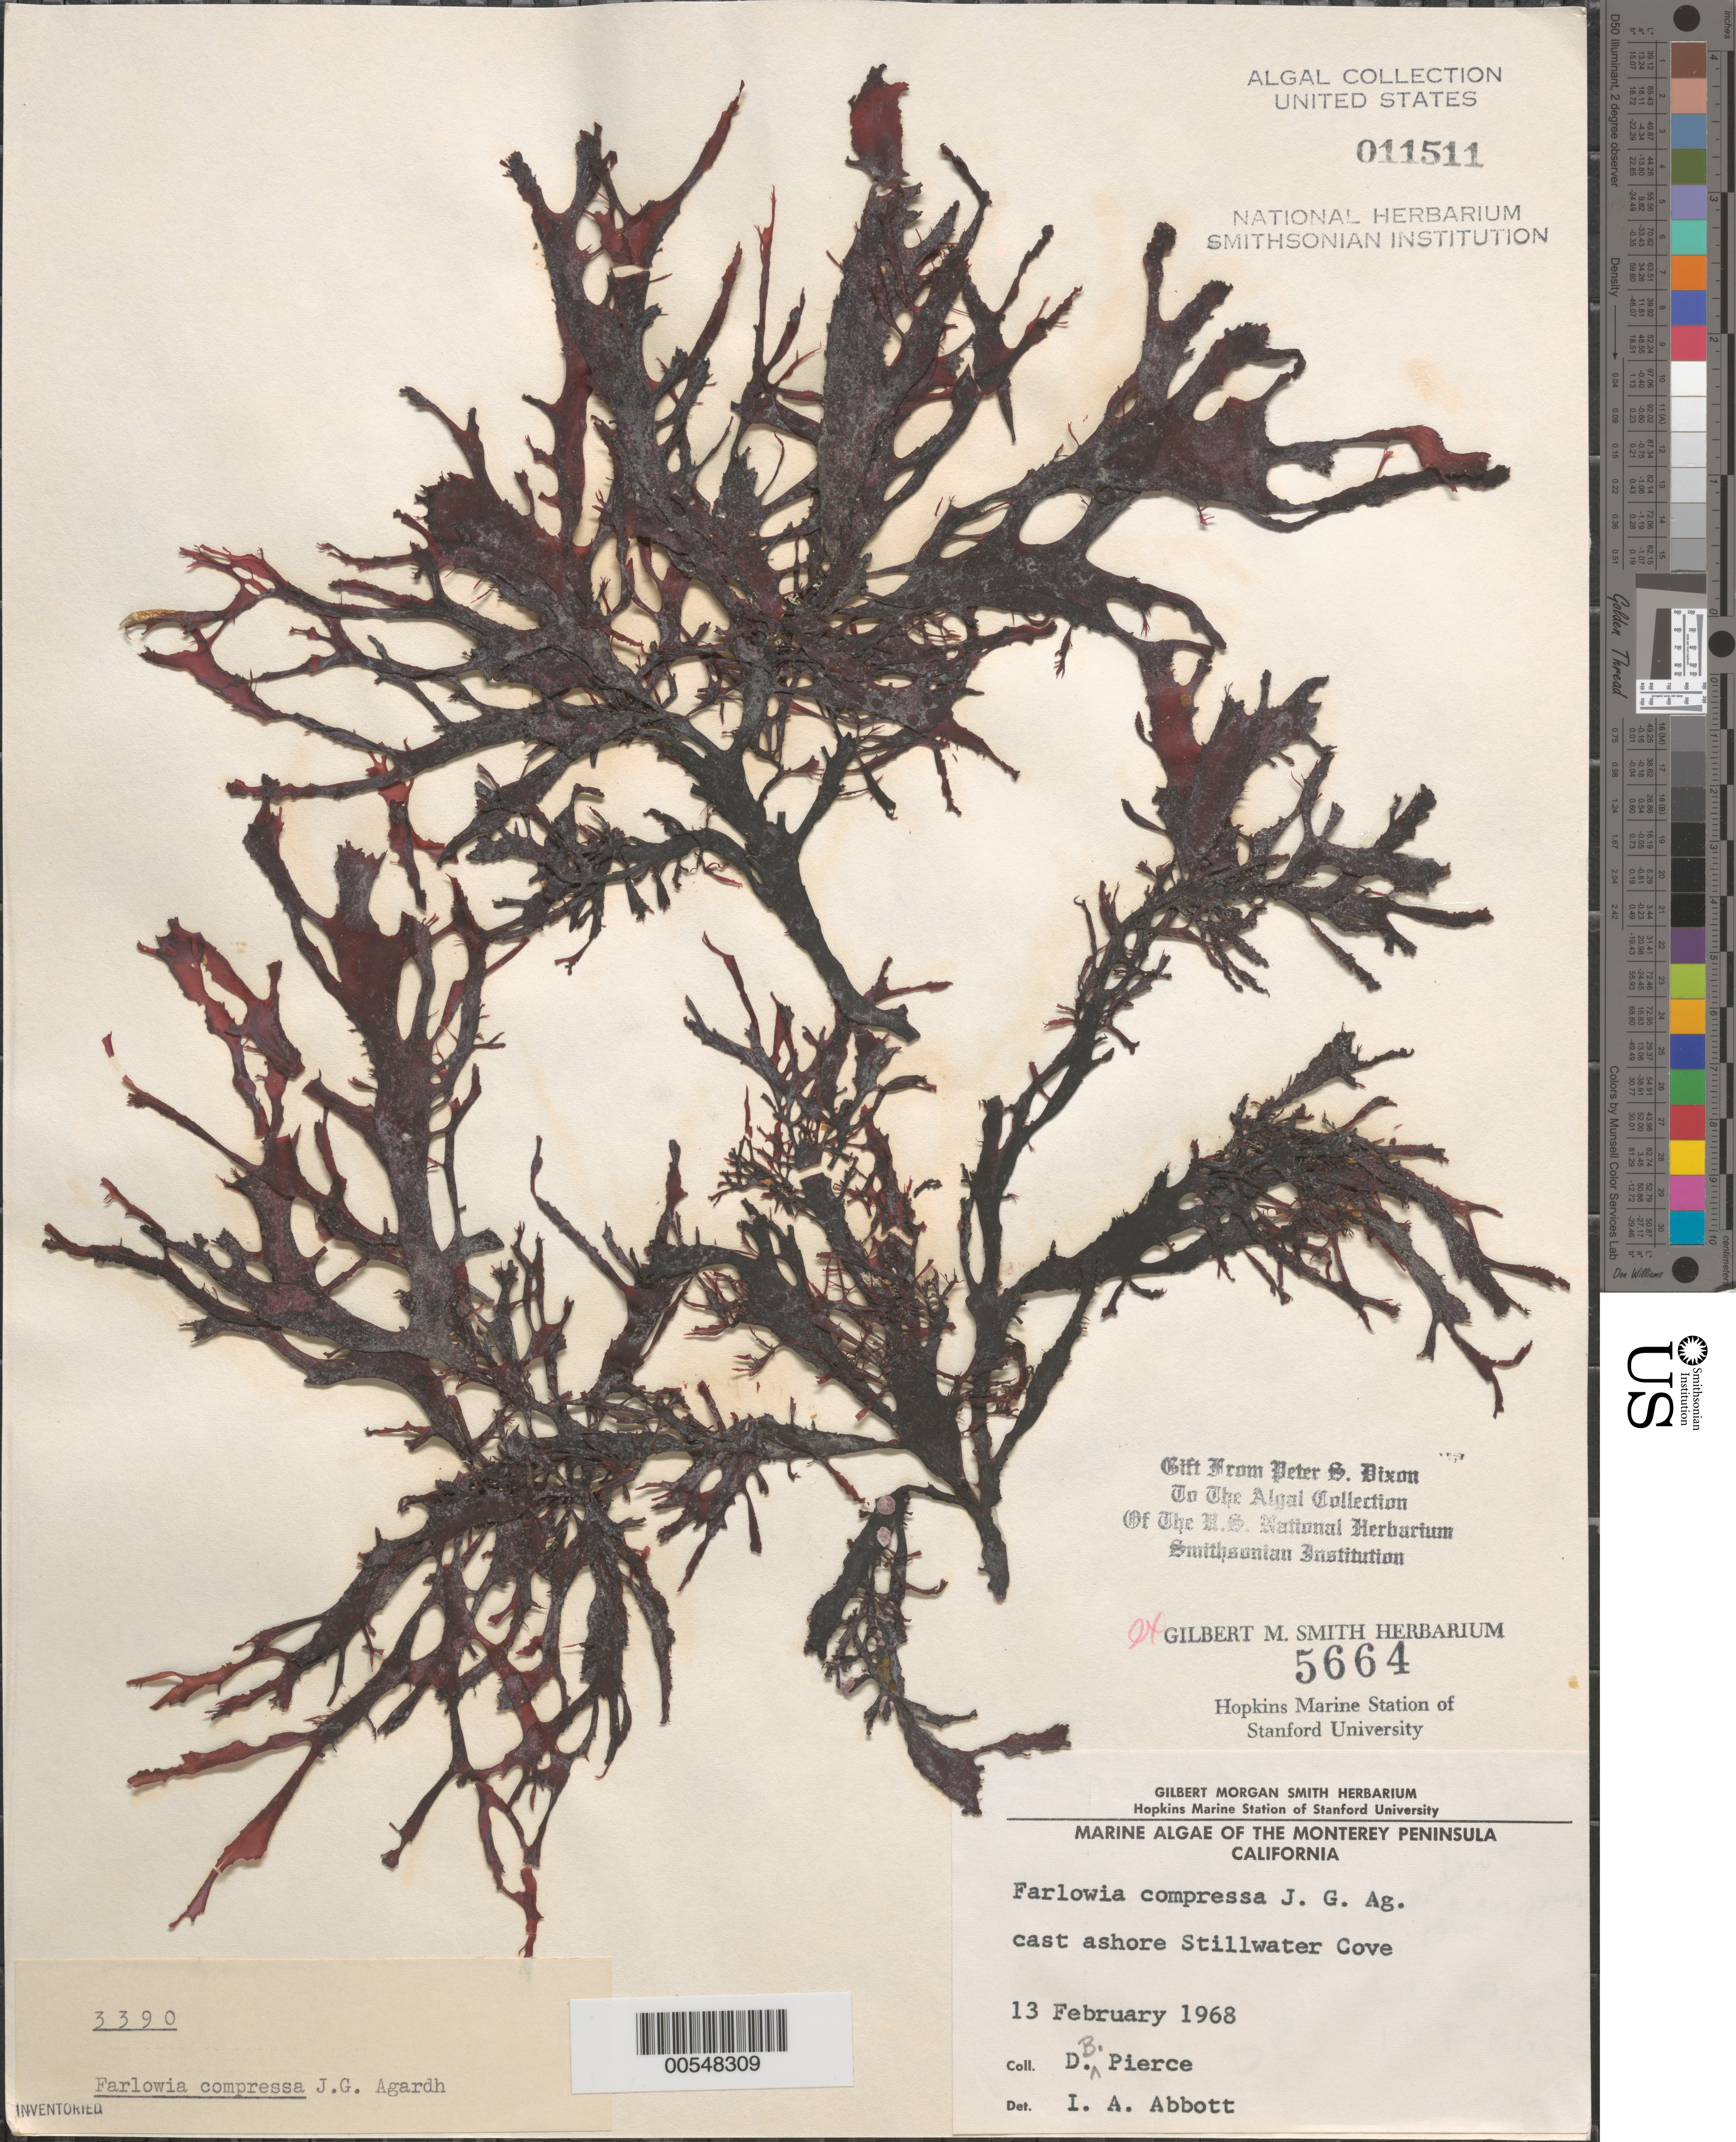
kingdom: Plantae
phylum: Rhodophyta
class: Florideophyceae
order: Gigartinales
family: Dumontiaceae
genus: Farlowia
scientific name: Farlowia compressa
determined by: Abbott, Isabella A.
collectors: D. Pierce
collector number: PSD 3390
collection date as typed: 13 Feb 1968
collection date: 1968-02-13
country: United States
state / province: California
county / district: Monterey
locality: Stillwater Cove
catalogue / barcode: US 11511